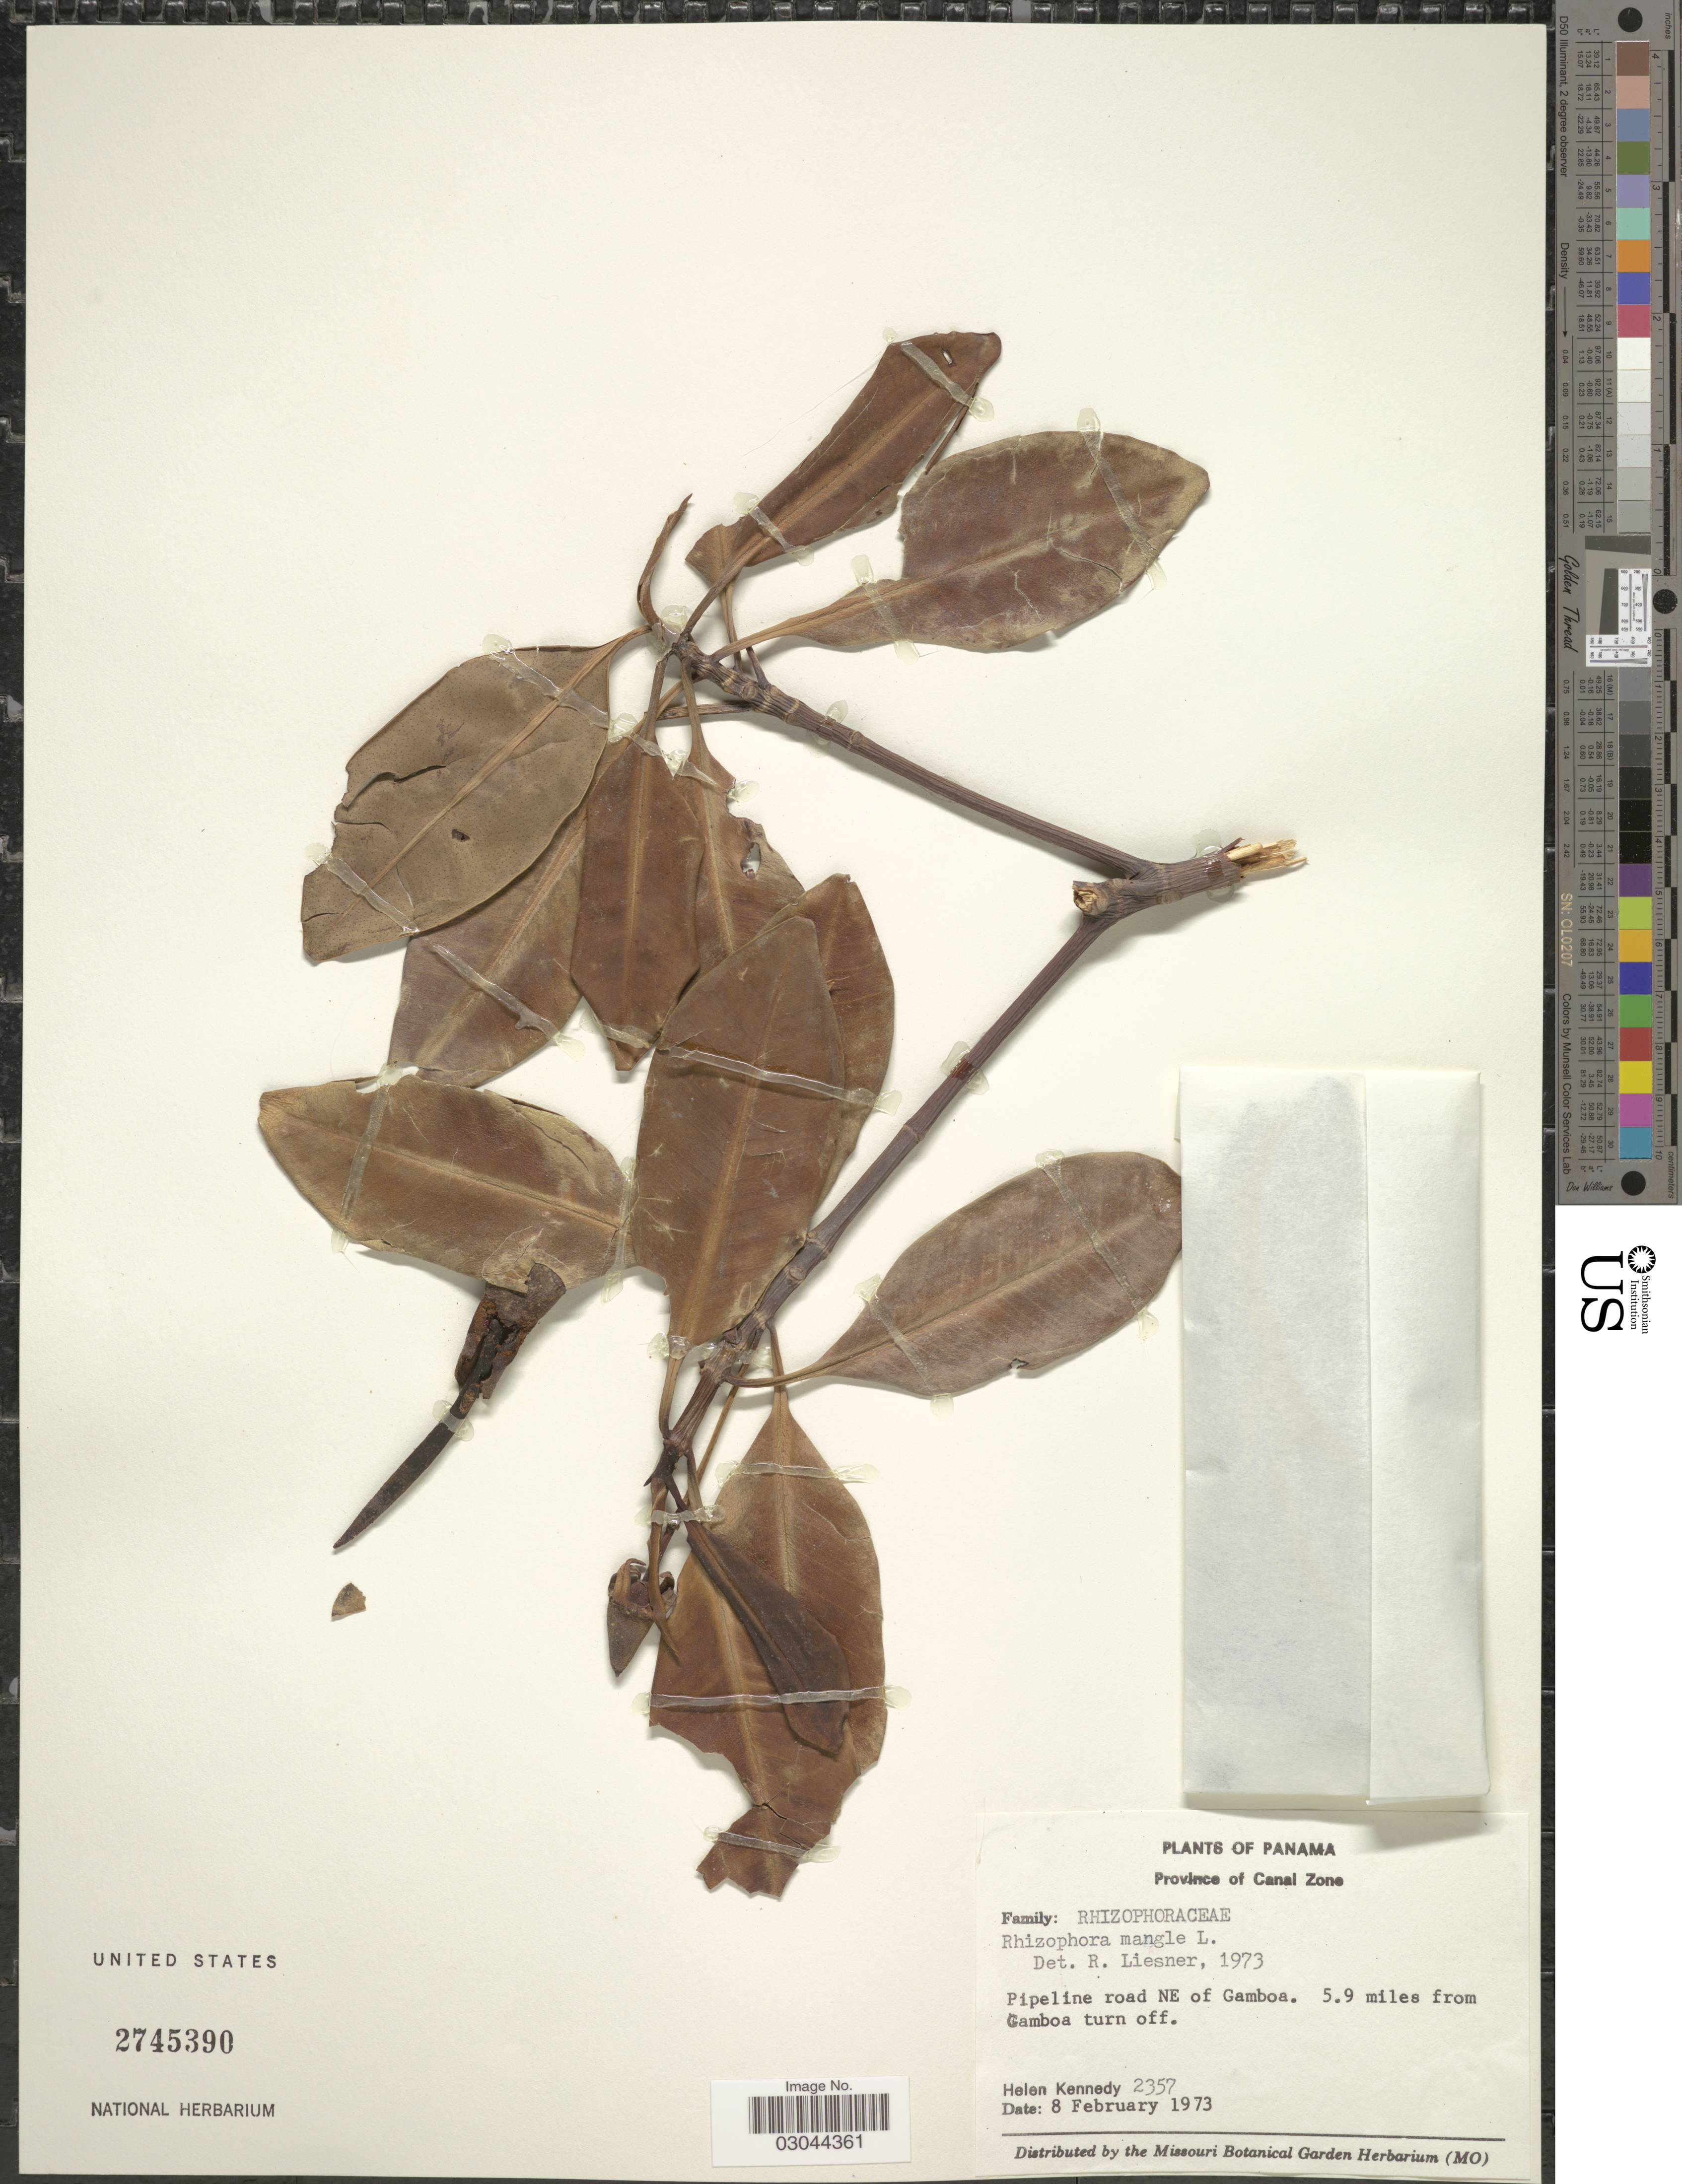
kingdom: Plantae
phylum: Tracheophyta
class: Magnoliopsida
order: Malpighiales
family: Rhizophoraceae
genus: Rhizophora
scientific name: Rhizophora mangle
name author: L.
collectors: H. Kennedy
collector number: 2357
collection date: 1973-02-08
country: Panama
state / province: Colón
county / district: Canal Zone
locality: Province of Canal Zone. Pipeline road NE of Gamboa. 5.9 miles from Gamboa turn off.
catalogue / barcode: US 2745390